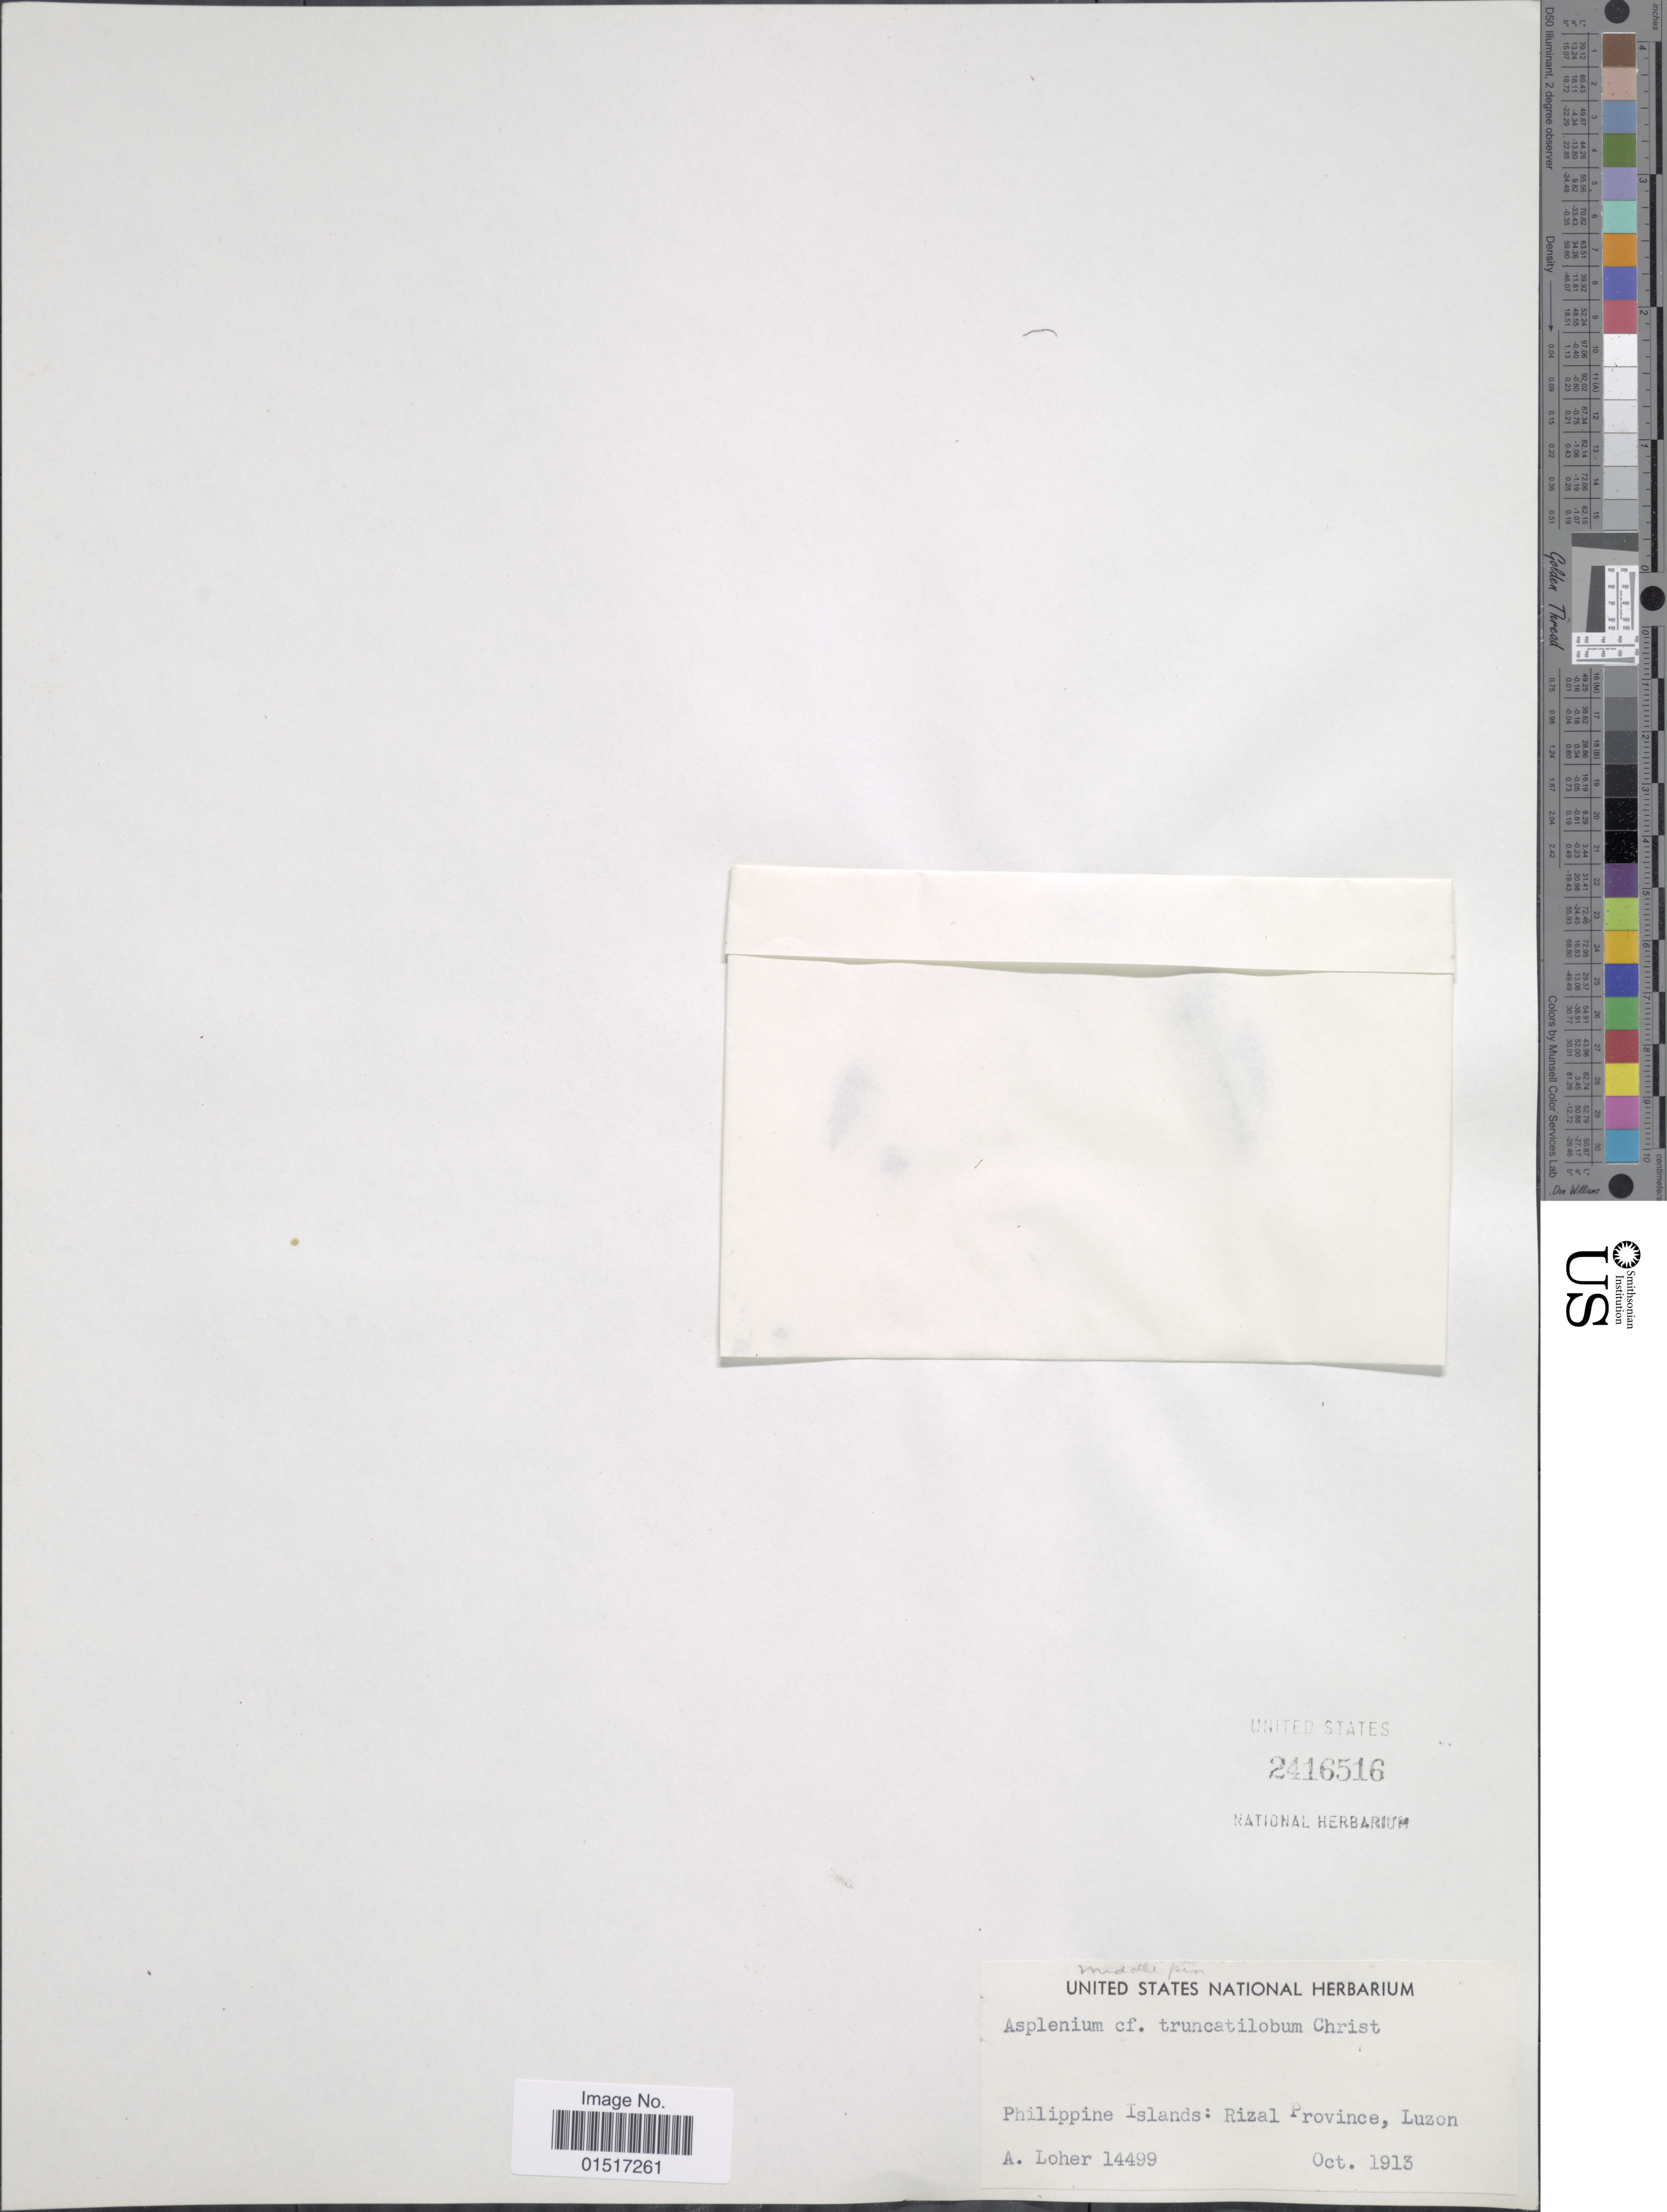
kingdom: Plantae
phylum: Tracheophyta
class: Polypodiopsida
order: Polypodiales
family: Aspleniaceae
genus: Asplenium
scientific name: Asplenium truncatilobum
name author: (C. Presl) Fée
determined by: Salgado, A. E.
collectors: A. Loher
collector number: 14499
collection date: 1913-10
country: Philippines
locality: Rizal Province, Luzon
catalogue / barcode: US 2416516